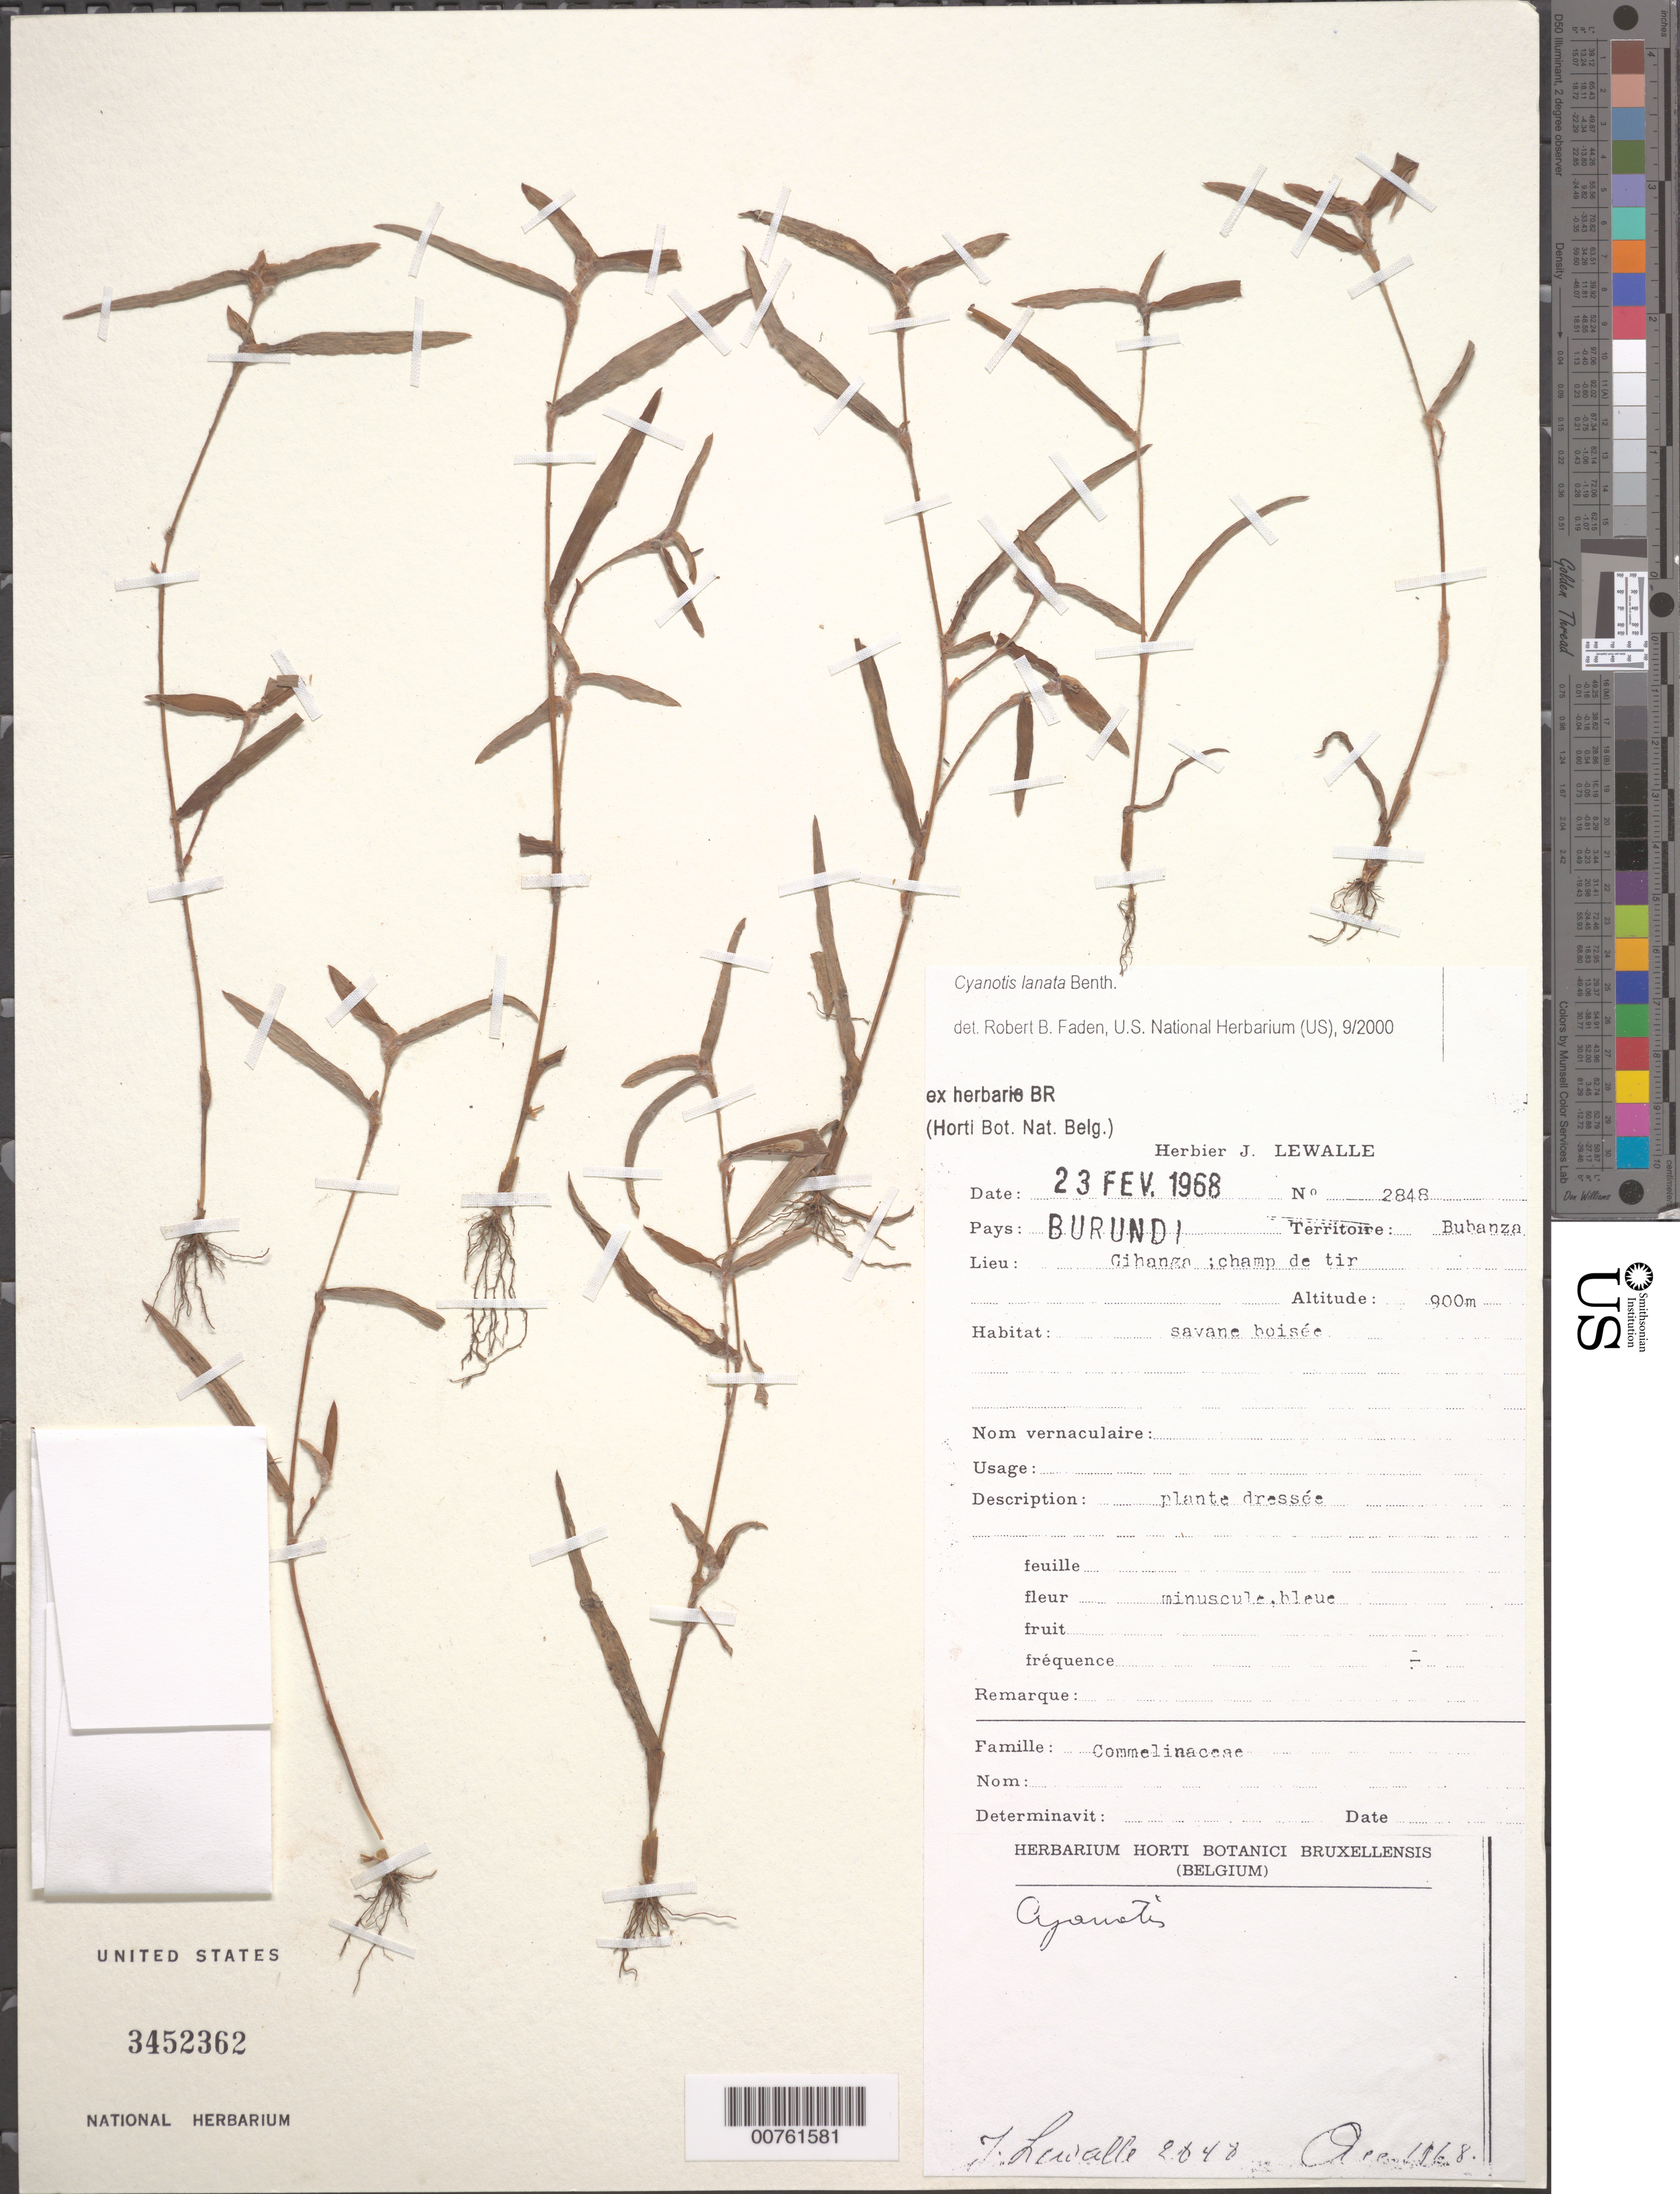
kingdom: Plantae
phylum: Tracheophyta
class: Liliopsida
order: Commelinales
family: Commelinaceae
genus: Cyanotis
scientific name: Cyanotis lanata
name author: Benth.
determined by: Faden, Robert B., (US), Smithsonian Institution - National Museum of Natural History (UNITED STATES)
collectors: J. Lewalle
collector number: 2848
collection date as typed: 23 Feb 1968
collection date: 1968-02-23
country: Burundi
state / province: Bubanza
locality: Gihanga; Champ de Tir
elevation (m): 900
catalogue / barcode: US 3452362